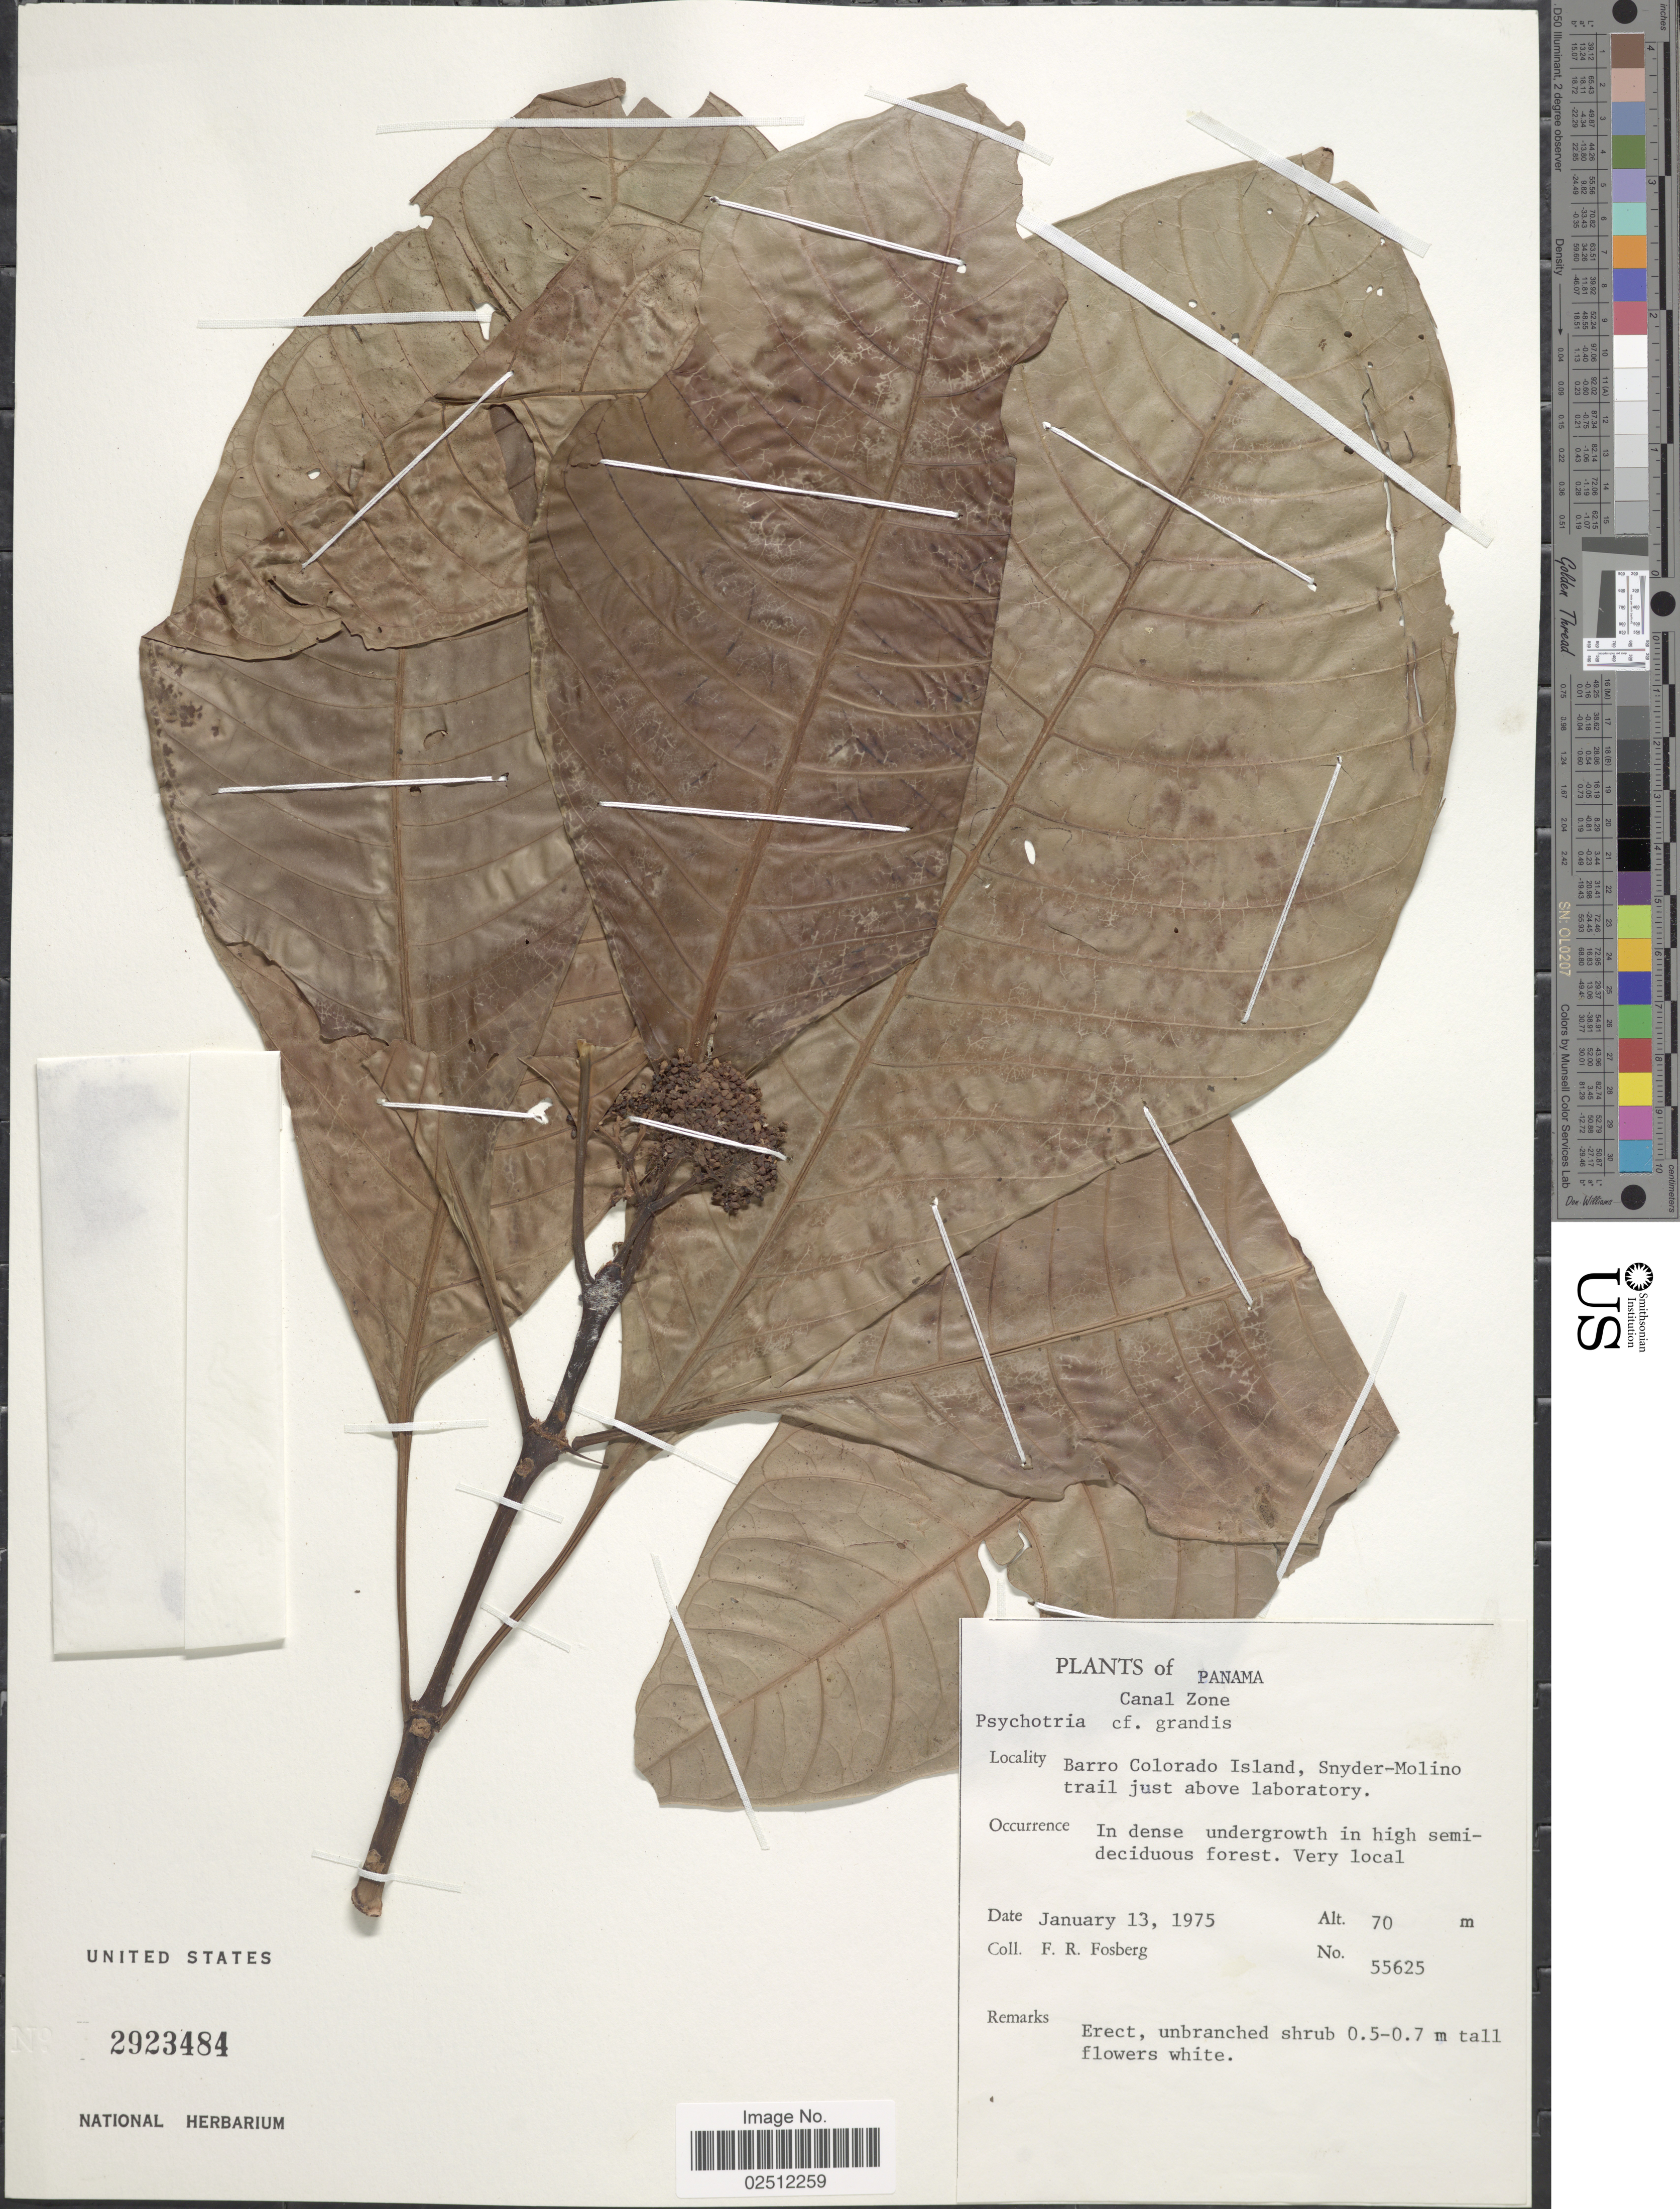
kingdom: Plantae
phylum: Tracheophyta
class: Magnoliopsida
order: Gentianales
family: Rubiaceae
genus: Psychotria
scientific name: Psychotria grandis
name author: Sw.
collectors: F. R. Fosberg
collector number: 55625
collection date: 1975-01-13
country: Panama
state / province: Panamá Oeste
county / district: Canal Zone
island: Barro Colorado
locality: Canal Zone, Barro Colorado Island, Snyder-Molino trail just above laboratory, In dense undergrowth in high semi-deciduous forest. Very local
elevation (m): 70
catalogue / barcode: US 2923484